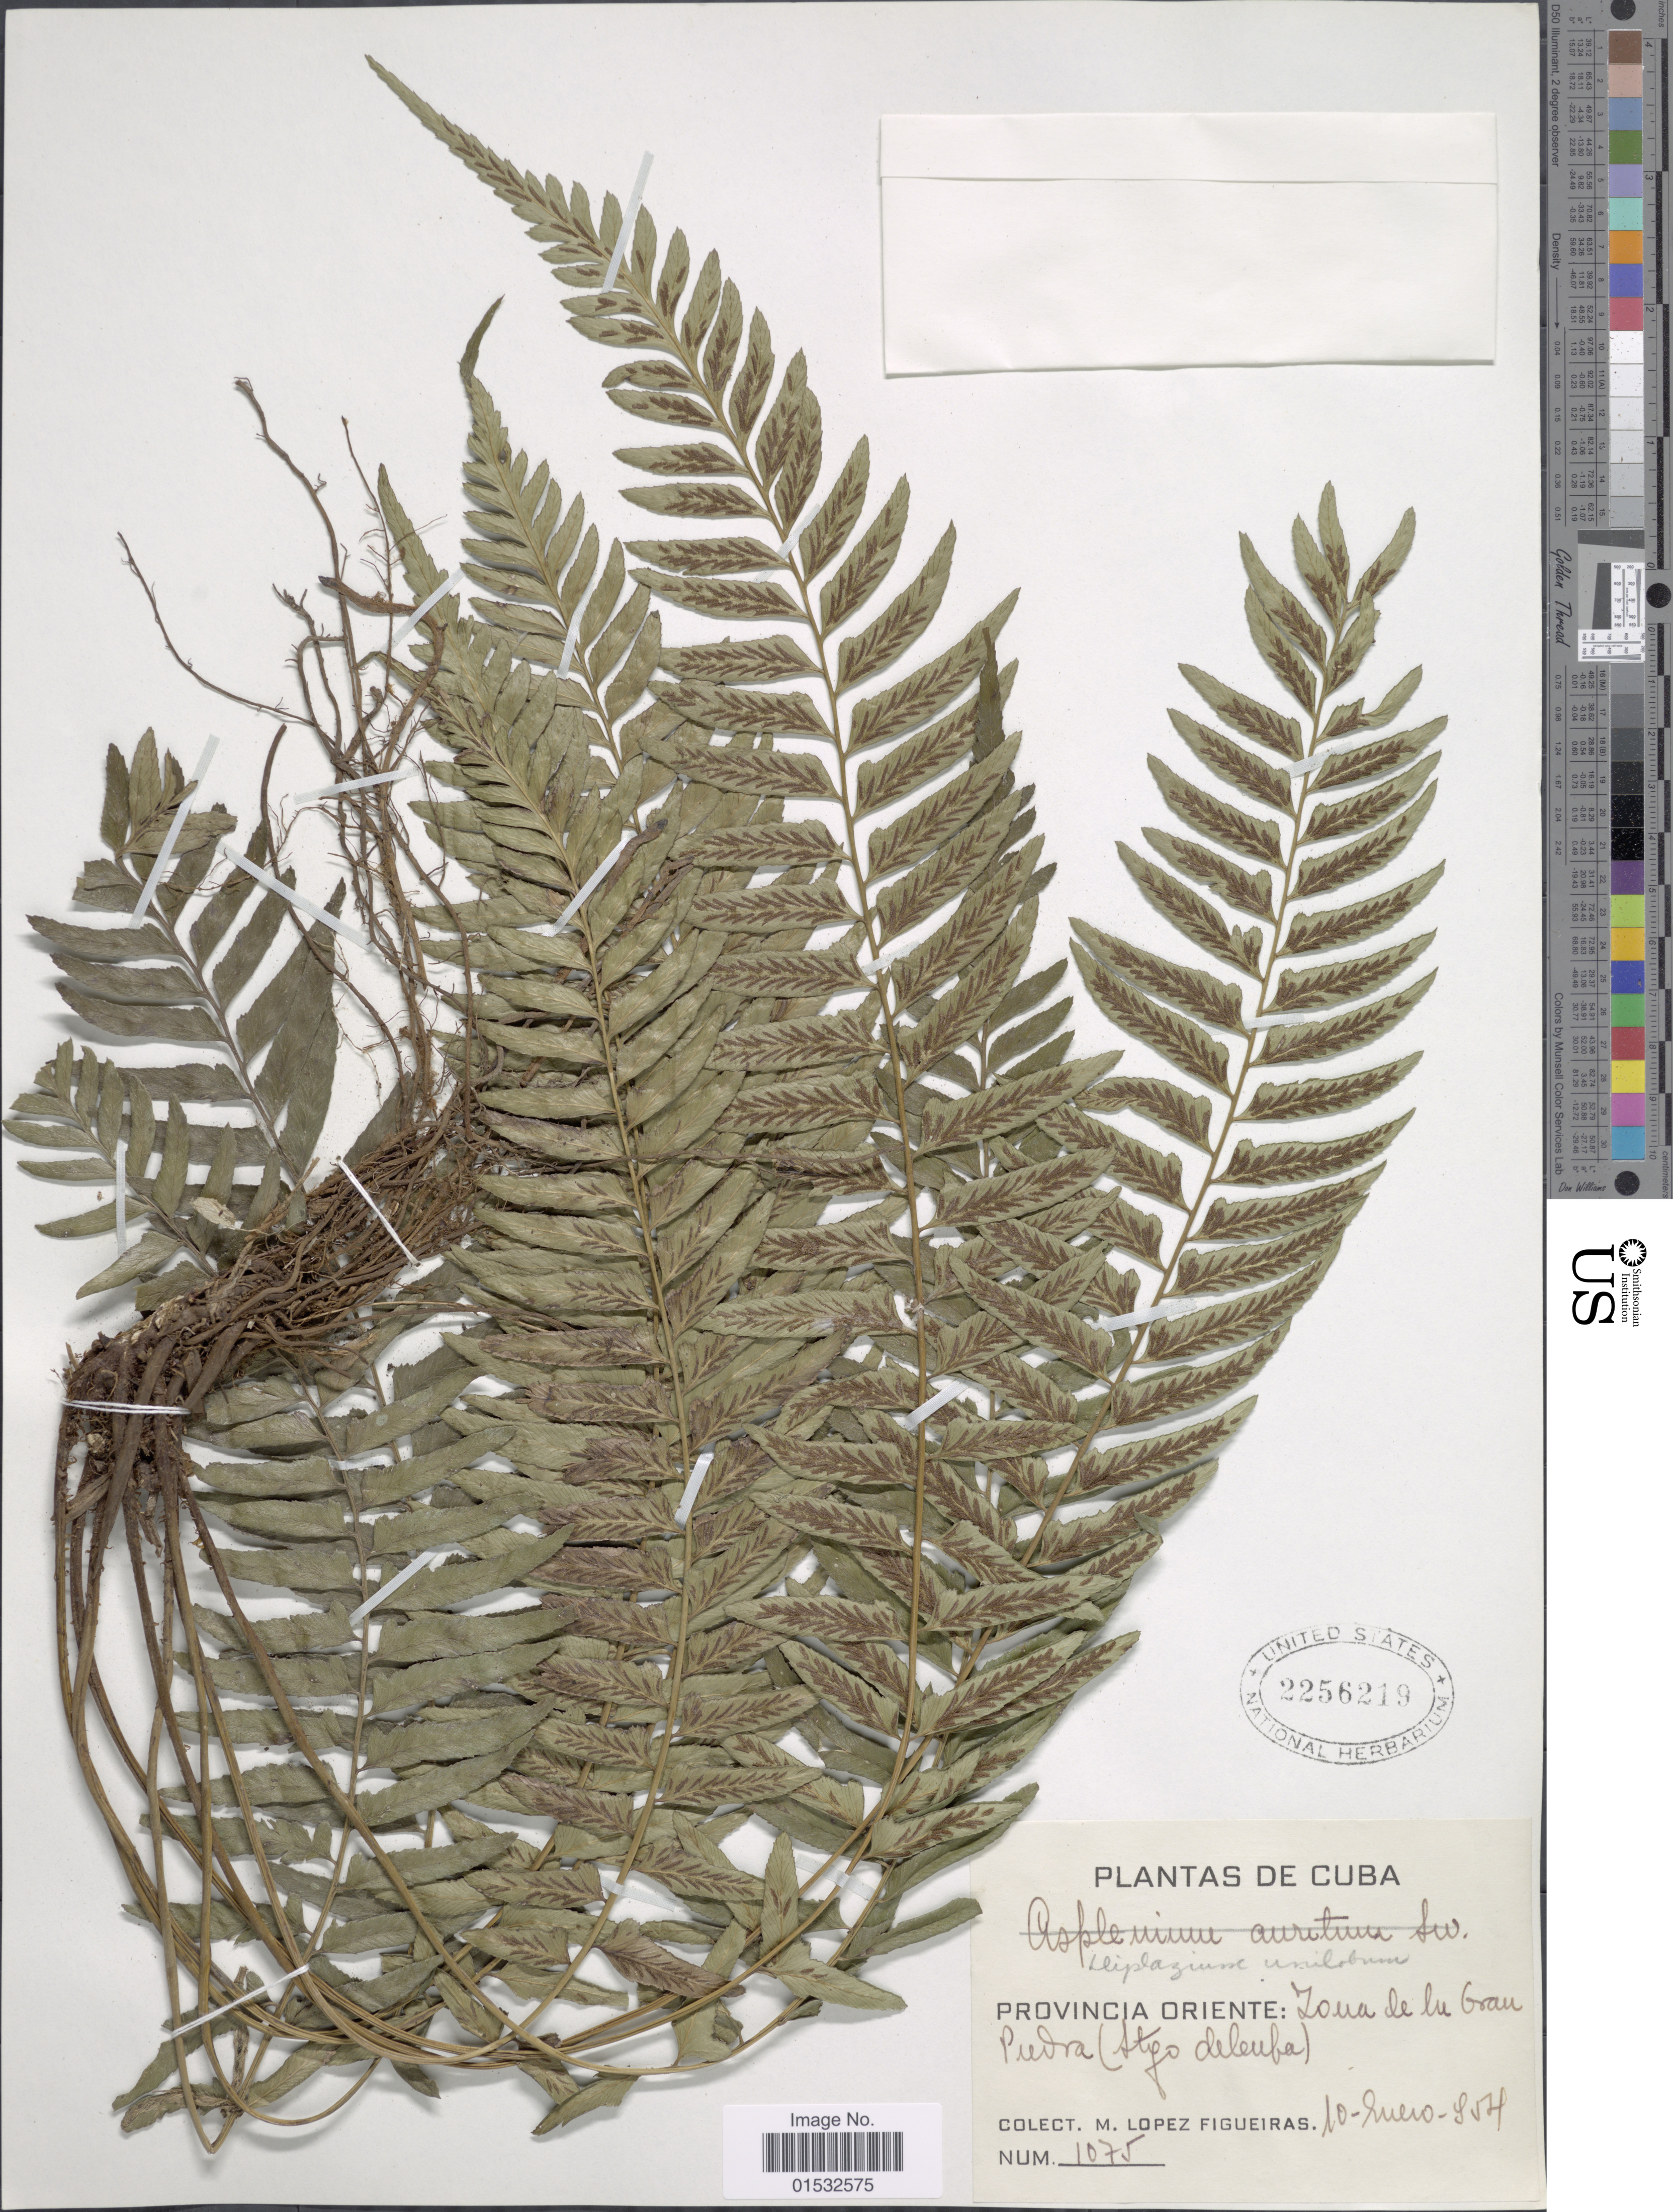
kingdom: Plantae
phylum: Tracheophyta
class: Polypodiopsida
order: Polypodiales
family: Athyriaceae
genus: Diplazium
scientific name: Diplazium unilobum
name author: (Poir.) Hieron.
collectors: M. López Figueiras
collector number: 1075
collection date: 1854-01-10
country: Cuba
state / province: Oriente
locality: Zona de la Gran Piedra (Stgo de Cuba)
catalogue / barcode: US 2256219